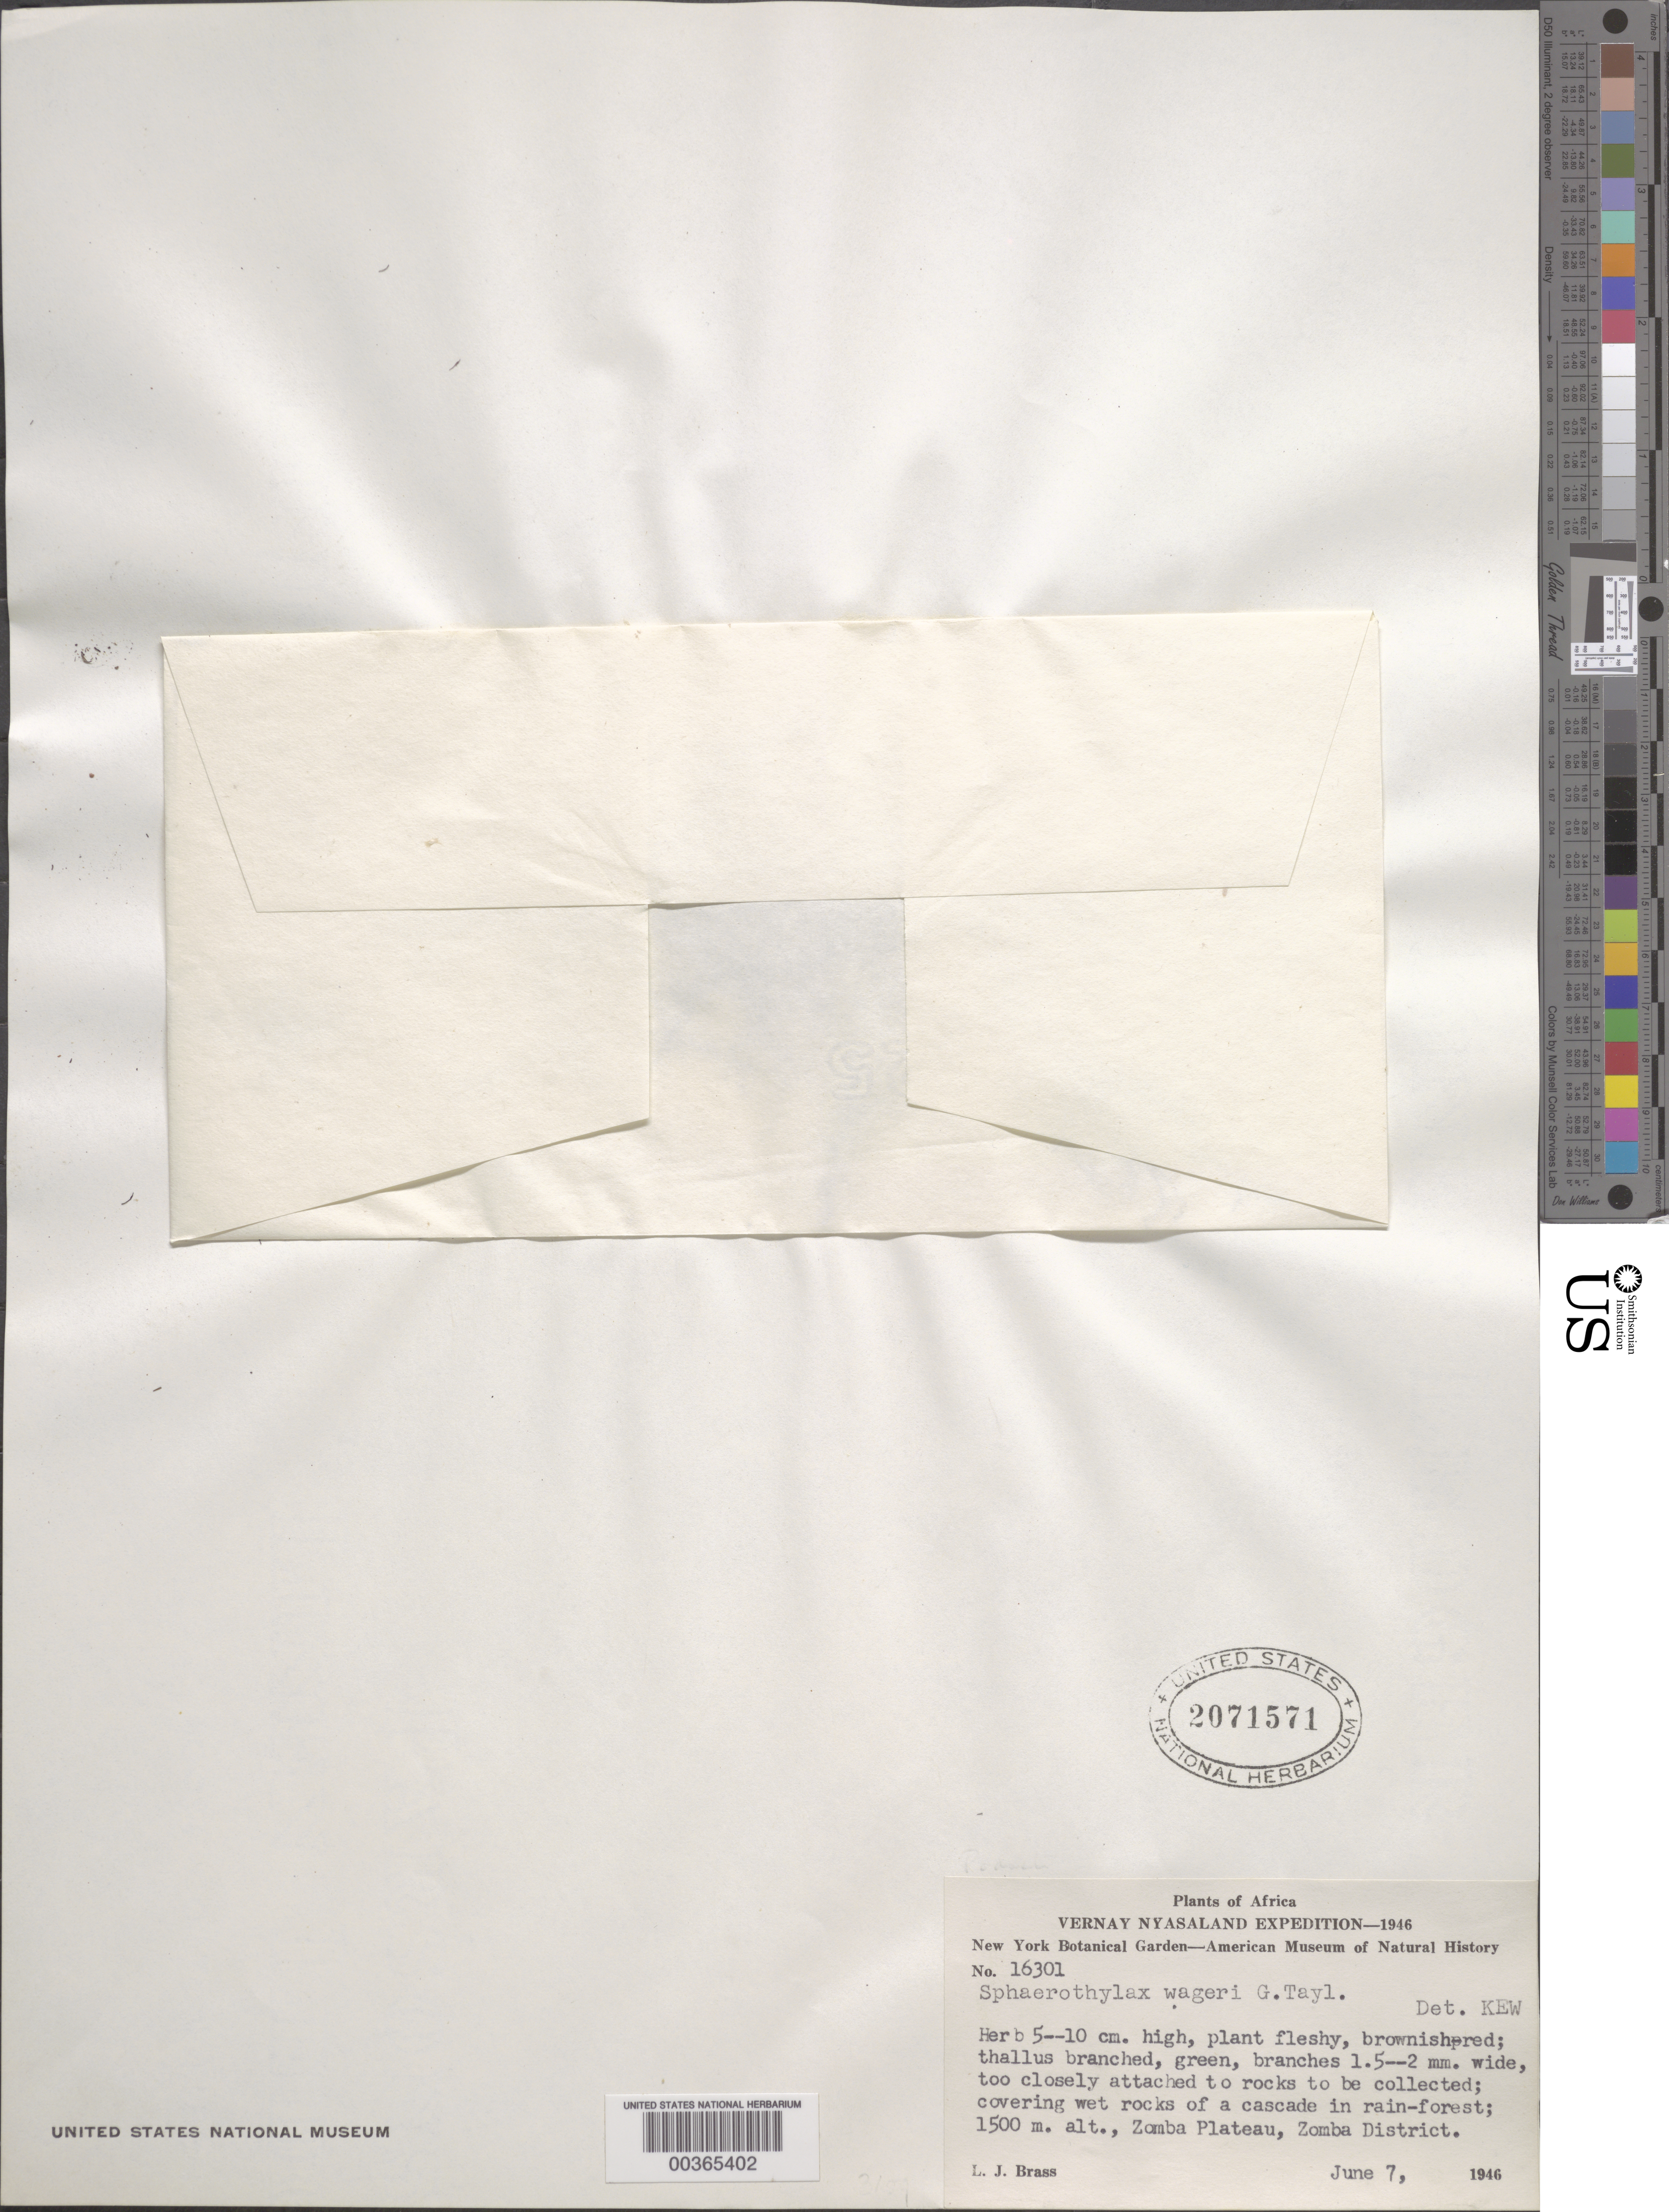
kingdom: Plantae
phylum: Tracheophyta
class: Magnoliopsida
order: Malpighiales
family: Podostemaceae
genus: Sphaerothylax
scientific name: Sphaerothylax wageri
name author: G. Taylor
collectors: L. J. Brass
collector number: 16301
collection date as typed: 07 Jun 1946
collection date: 1946-06-07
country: Malawi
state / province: Southern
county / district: Zomba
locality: "Nyasaland", Zomba Plateau, Zomba District.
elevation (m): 1500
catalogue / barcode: US 2071571